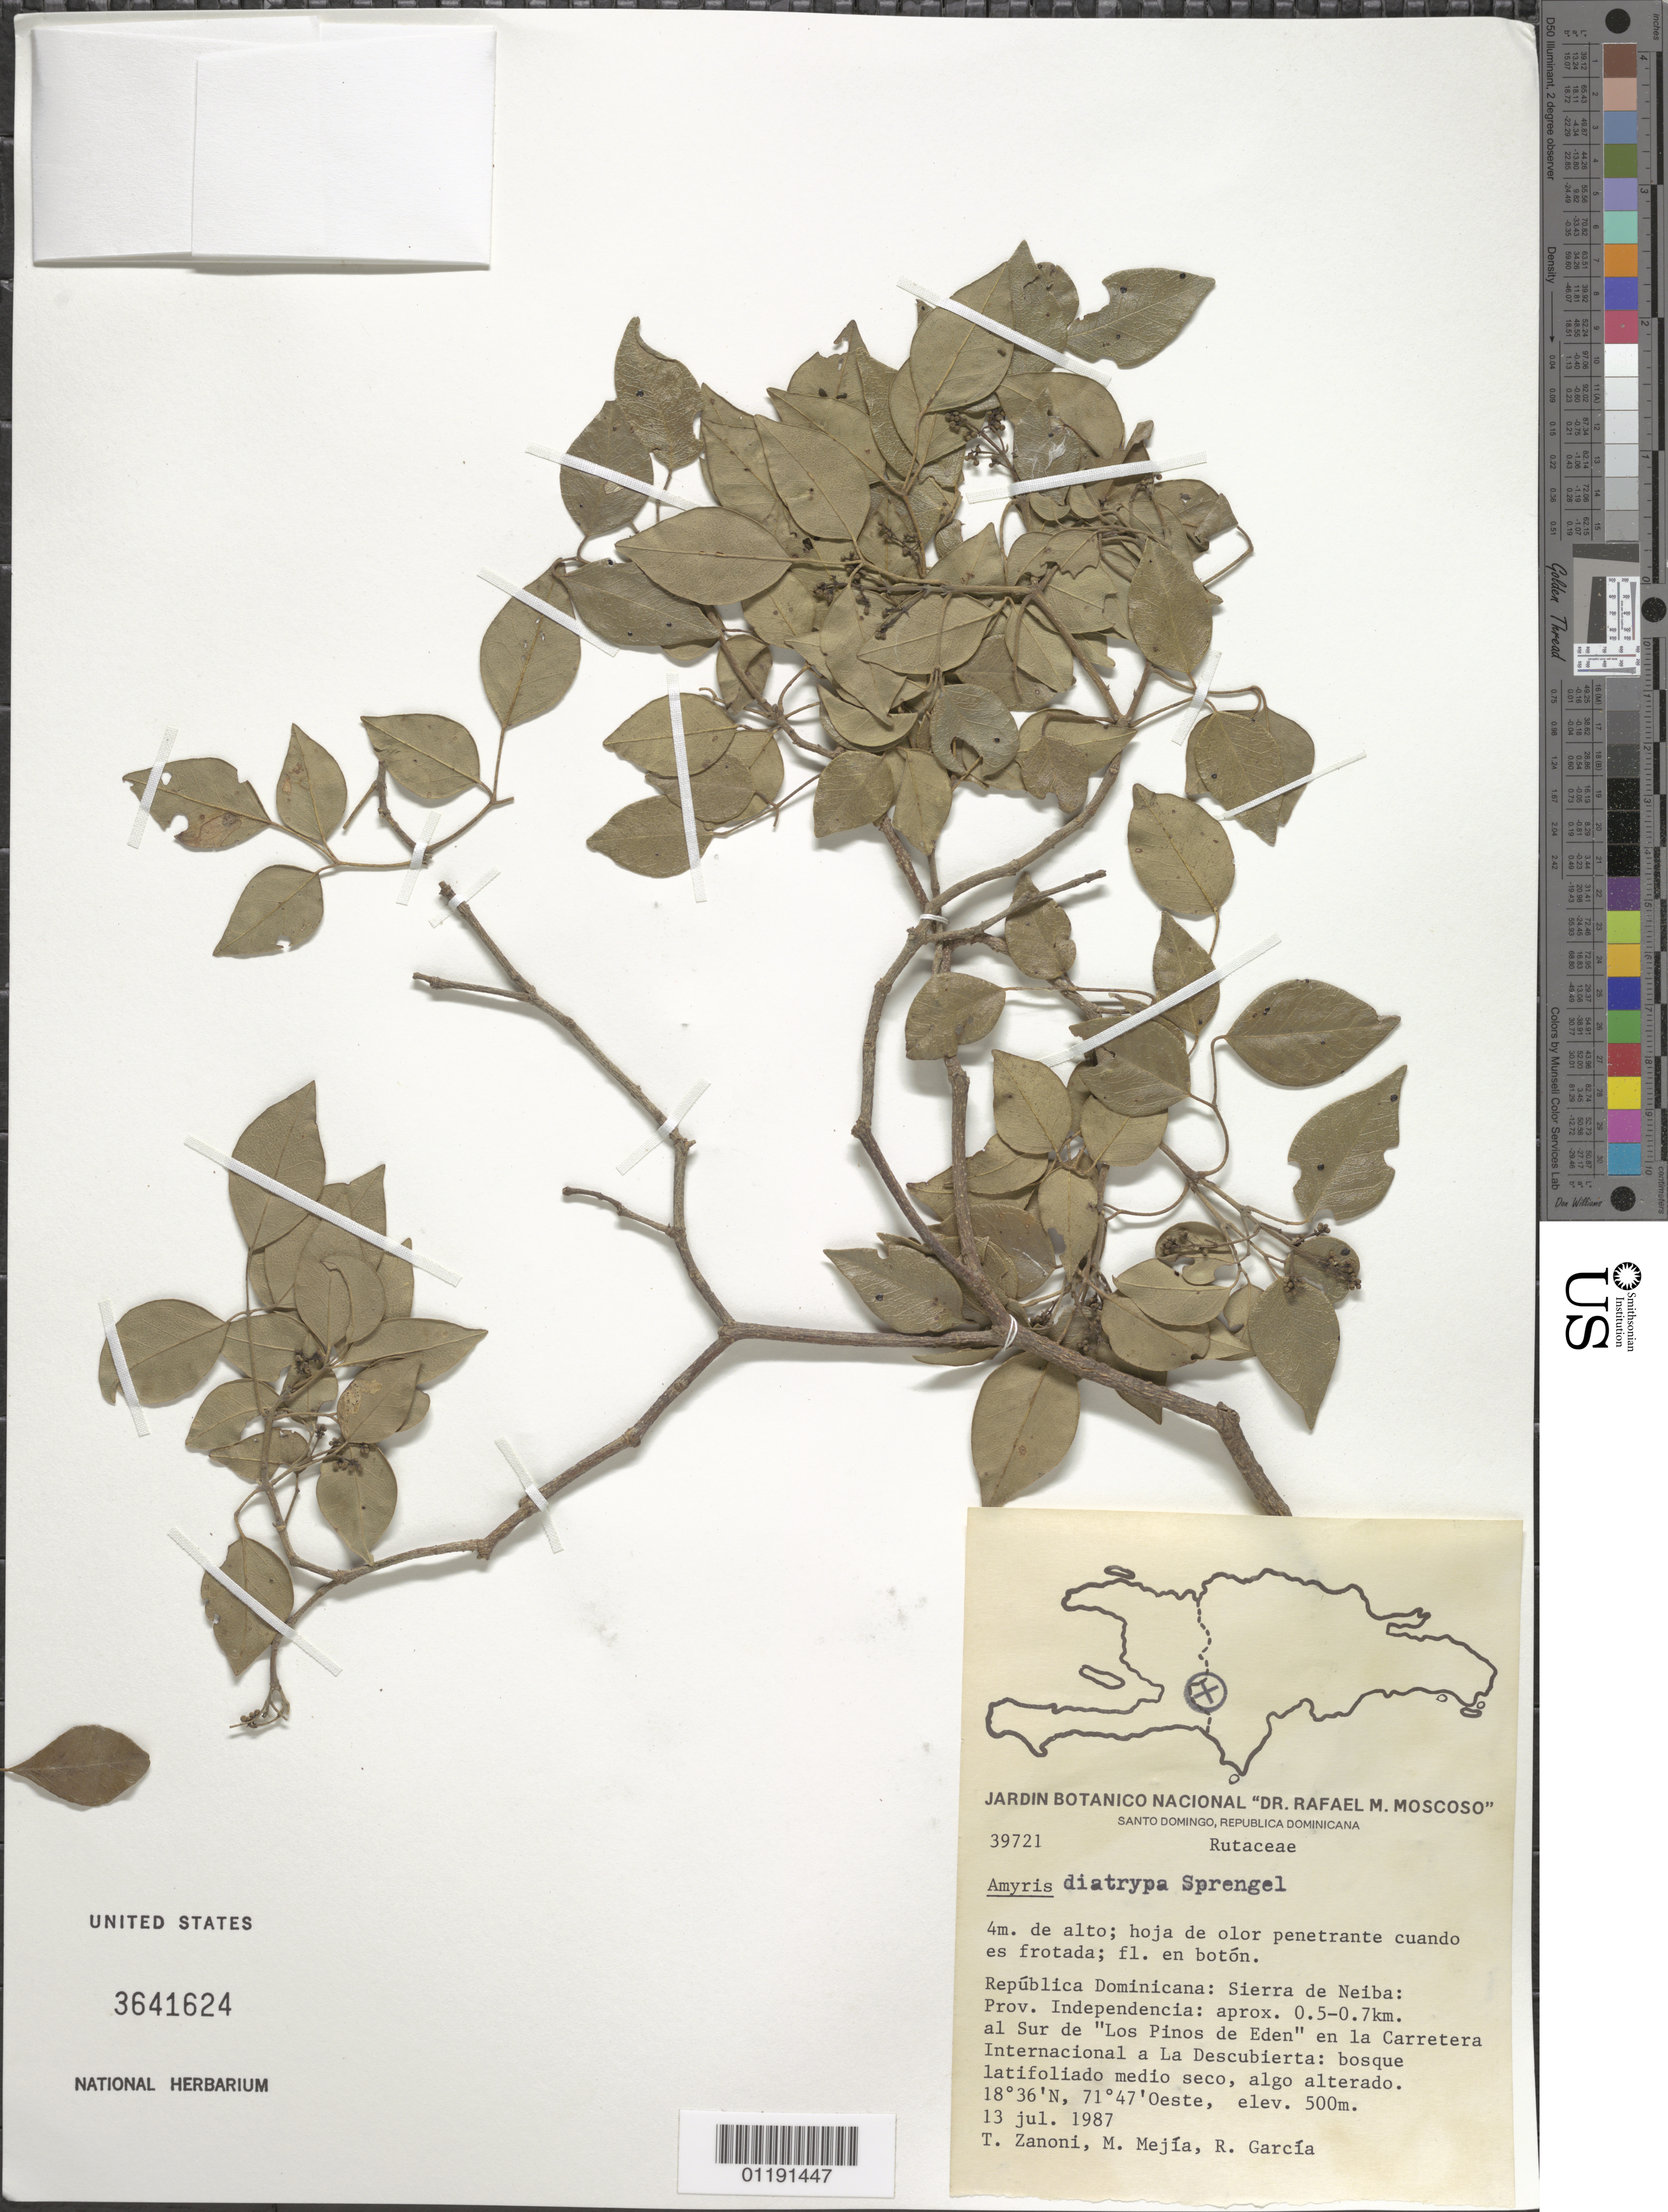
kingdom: Plantae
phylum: Tracheophyta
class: Magnoliopsida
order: Sapindales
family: Rutaceae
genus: Amyris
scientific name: Amyris diatrypa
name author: Spreng.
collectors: T. A. Zanoni, M. Mejia & R. G. García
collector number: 39721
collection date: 1987-07-13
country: Dominican Republic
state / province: Independencia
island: Hispaniola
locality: Sierra de Nieba: approx. 0.5-0.7 km. S of "Los Pinos de Eden" on the Carretera Internacional to La Descumbierta.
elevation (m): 500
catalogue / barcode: US 3641624